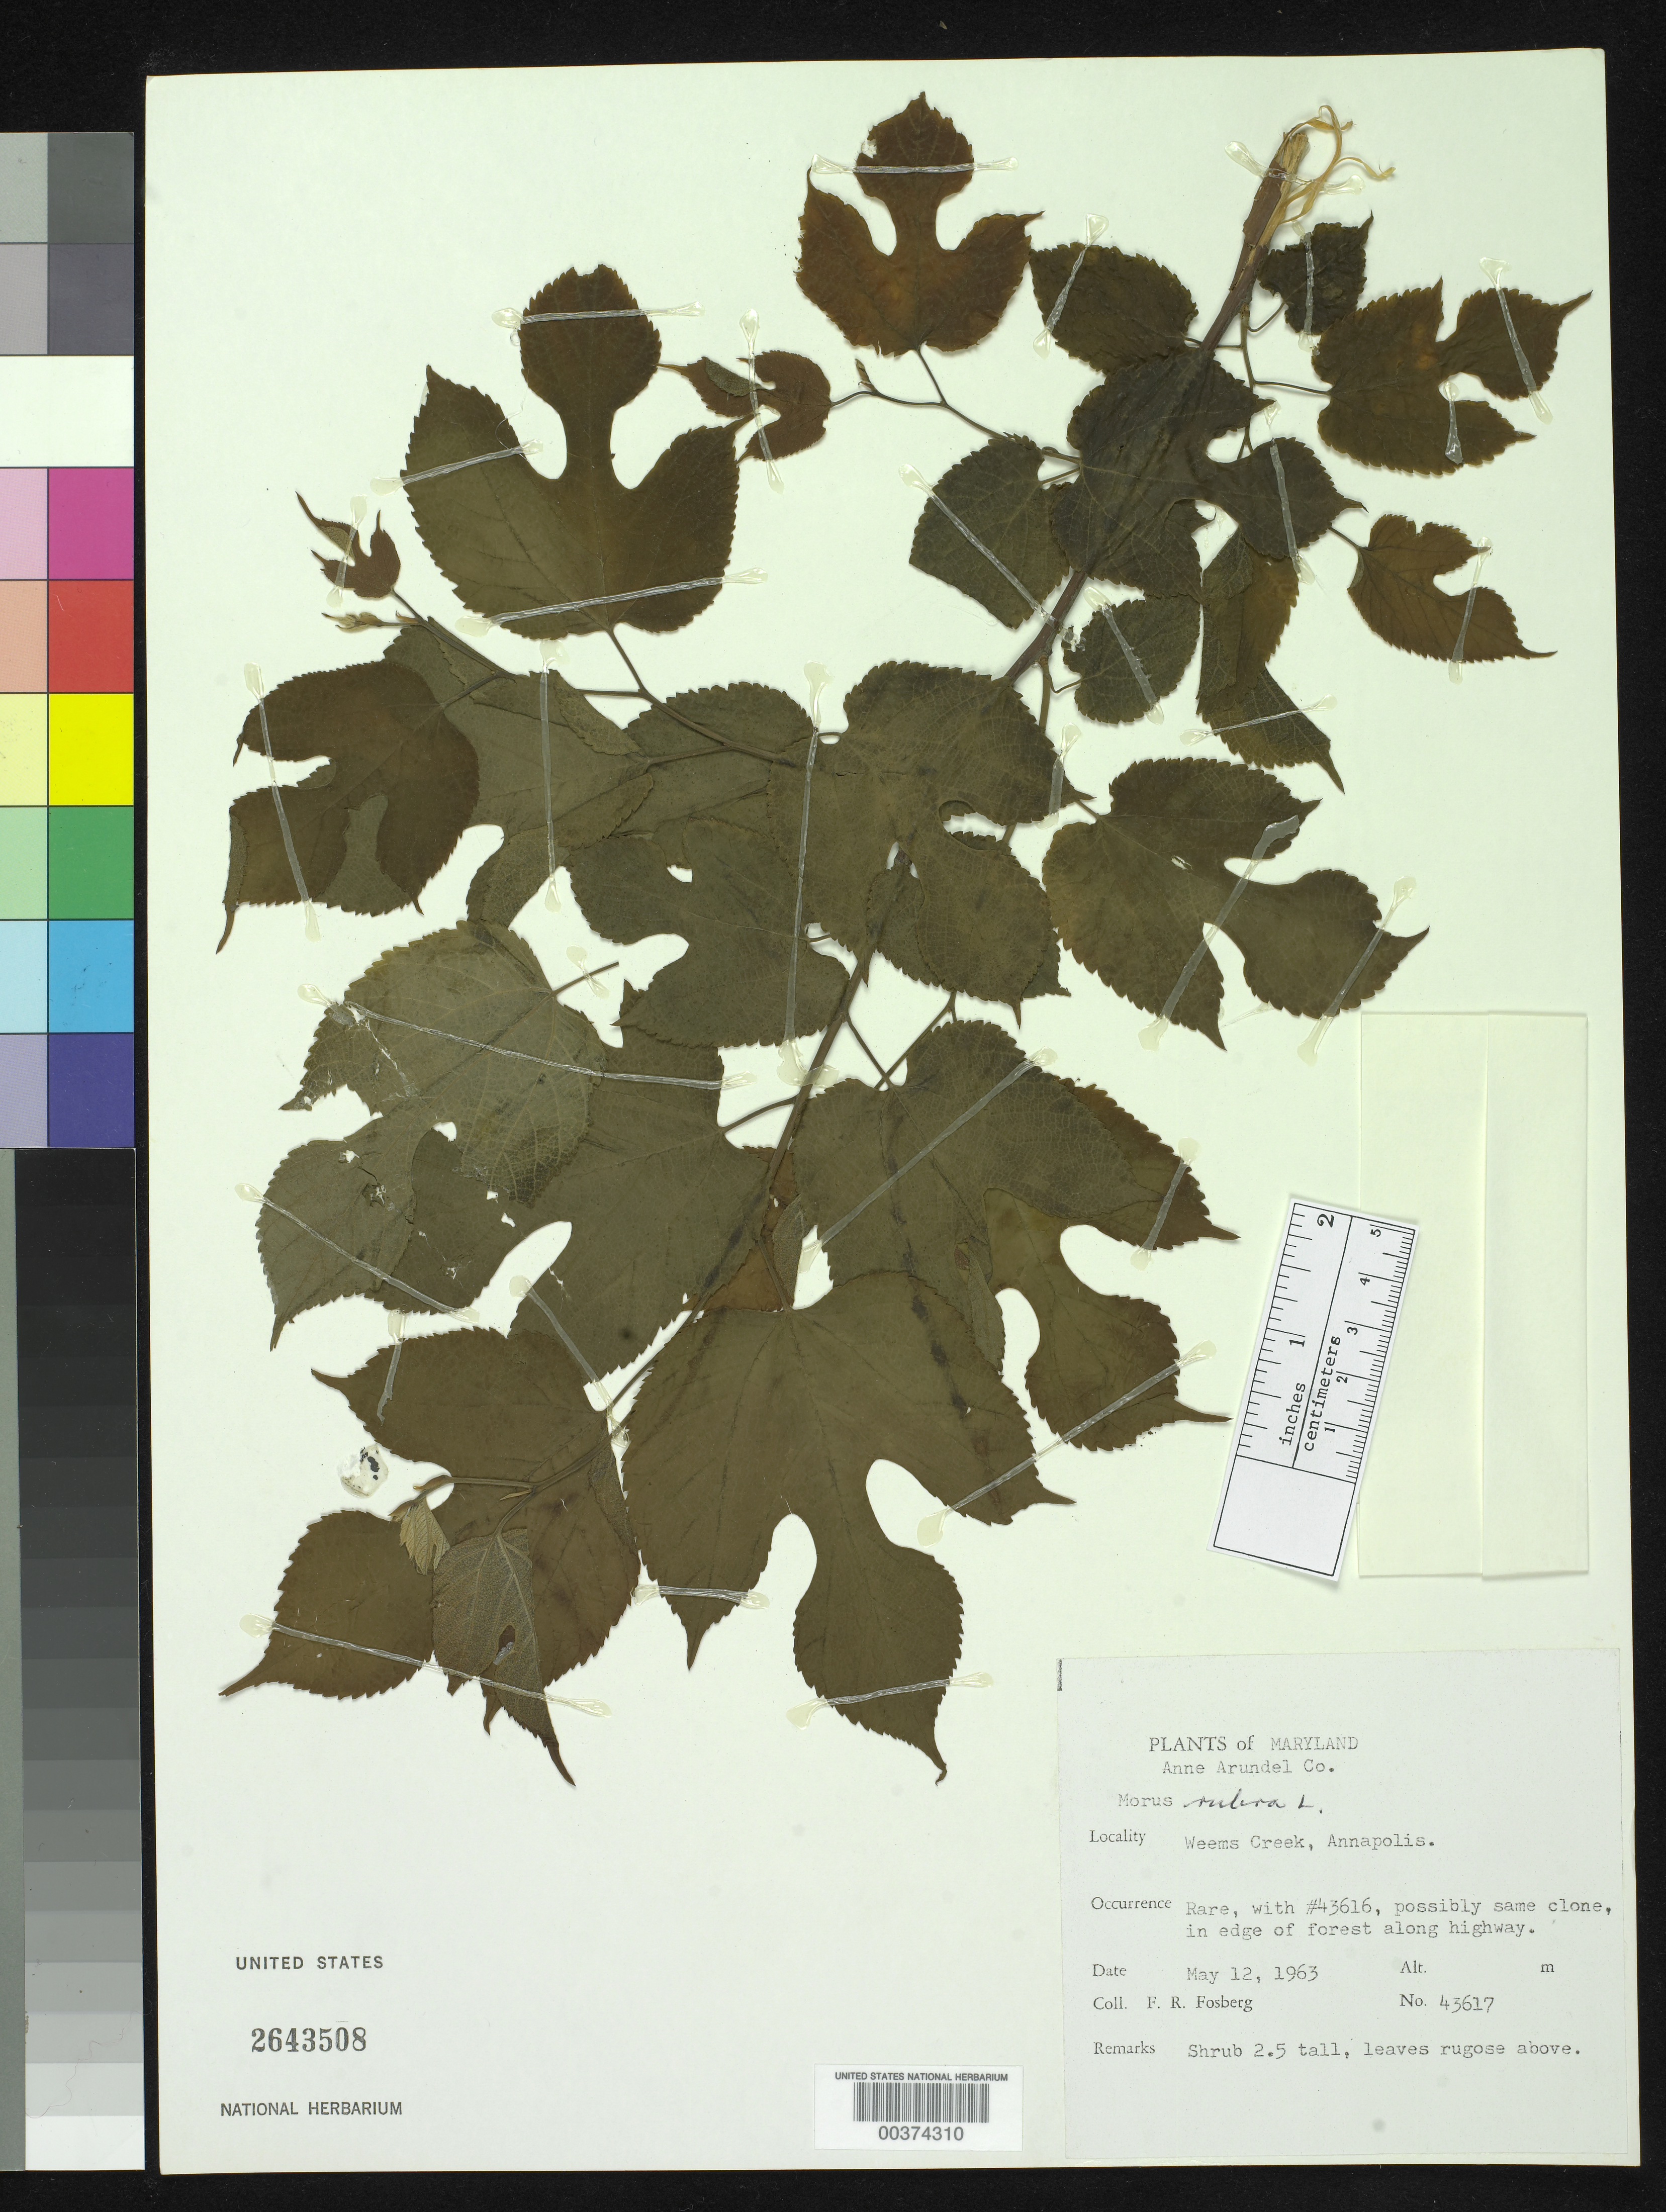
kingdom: Plantae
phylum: Tracheophyta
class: Magnoliopsida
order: Rosales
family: Moraceae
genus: Broussonetia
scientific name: Broussonetia papyrifera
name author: (L.) L'Hér. ex Vent.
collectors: F. R. Fosberg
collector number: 43617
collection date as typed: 12 May 1963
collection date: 1963-05-12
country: United States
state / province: Maryland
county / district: Anne Arundel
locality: Weems Creek, Annapolis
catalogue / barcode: US 2643508